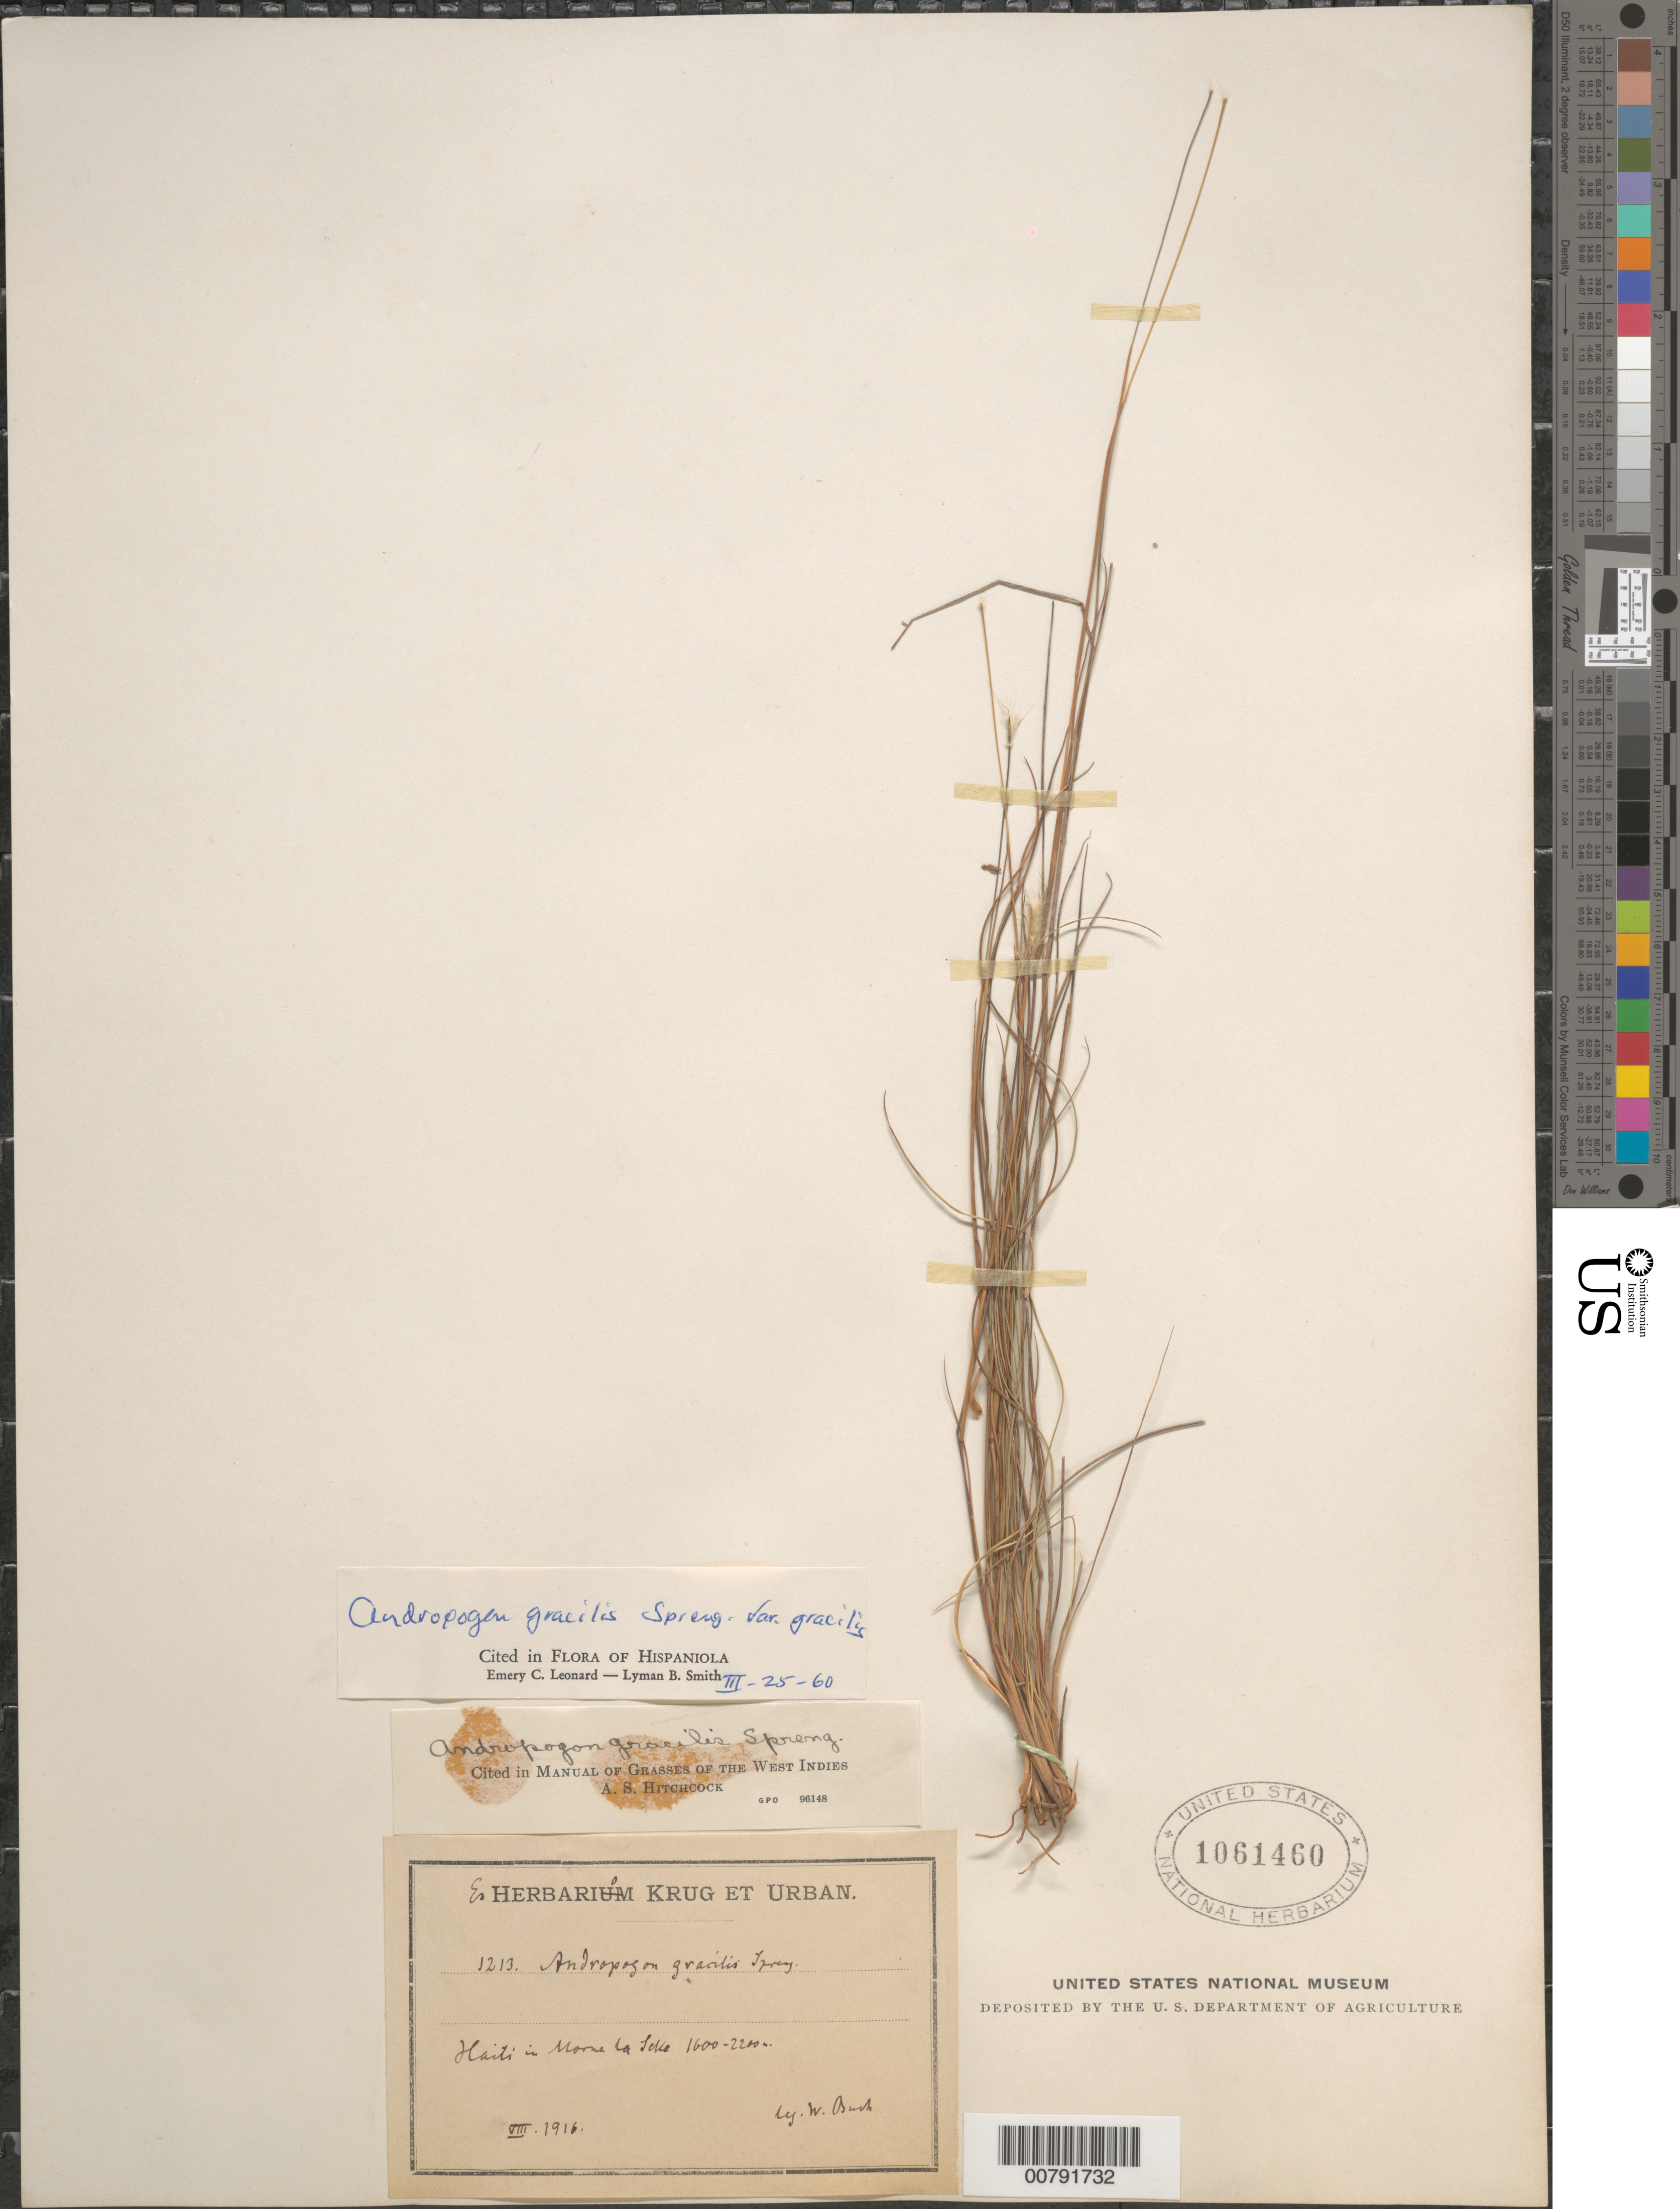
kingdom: Plantae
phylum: Tracheophyta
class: Liliopsida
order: Poales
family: Poaceae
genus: Schizachyrium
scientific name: Schizachyrium gracile var. gracile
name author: (Spreng.) Nash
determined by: Leonard, E. C.; Smith, L. B.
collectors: C. W. L. Krug & I. Urban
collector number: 1213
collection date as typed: Aug 1916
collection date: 1916-08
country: Haiti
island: Hispaniola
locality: Morne La Selle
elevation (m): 1600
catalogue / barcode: US 1061460